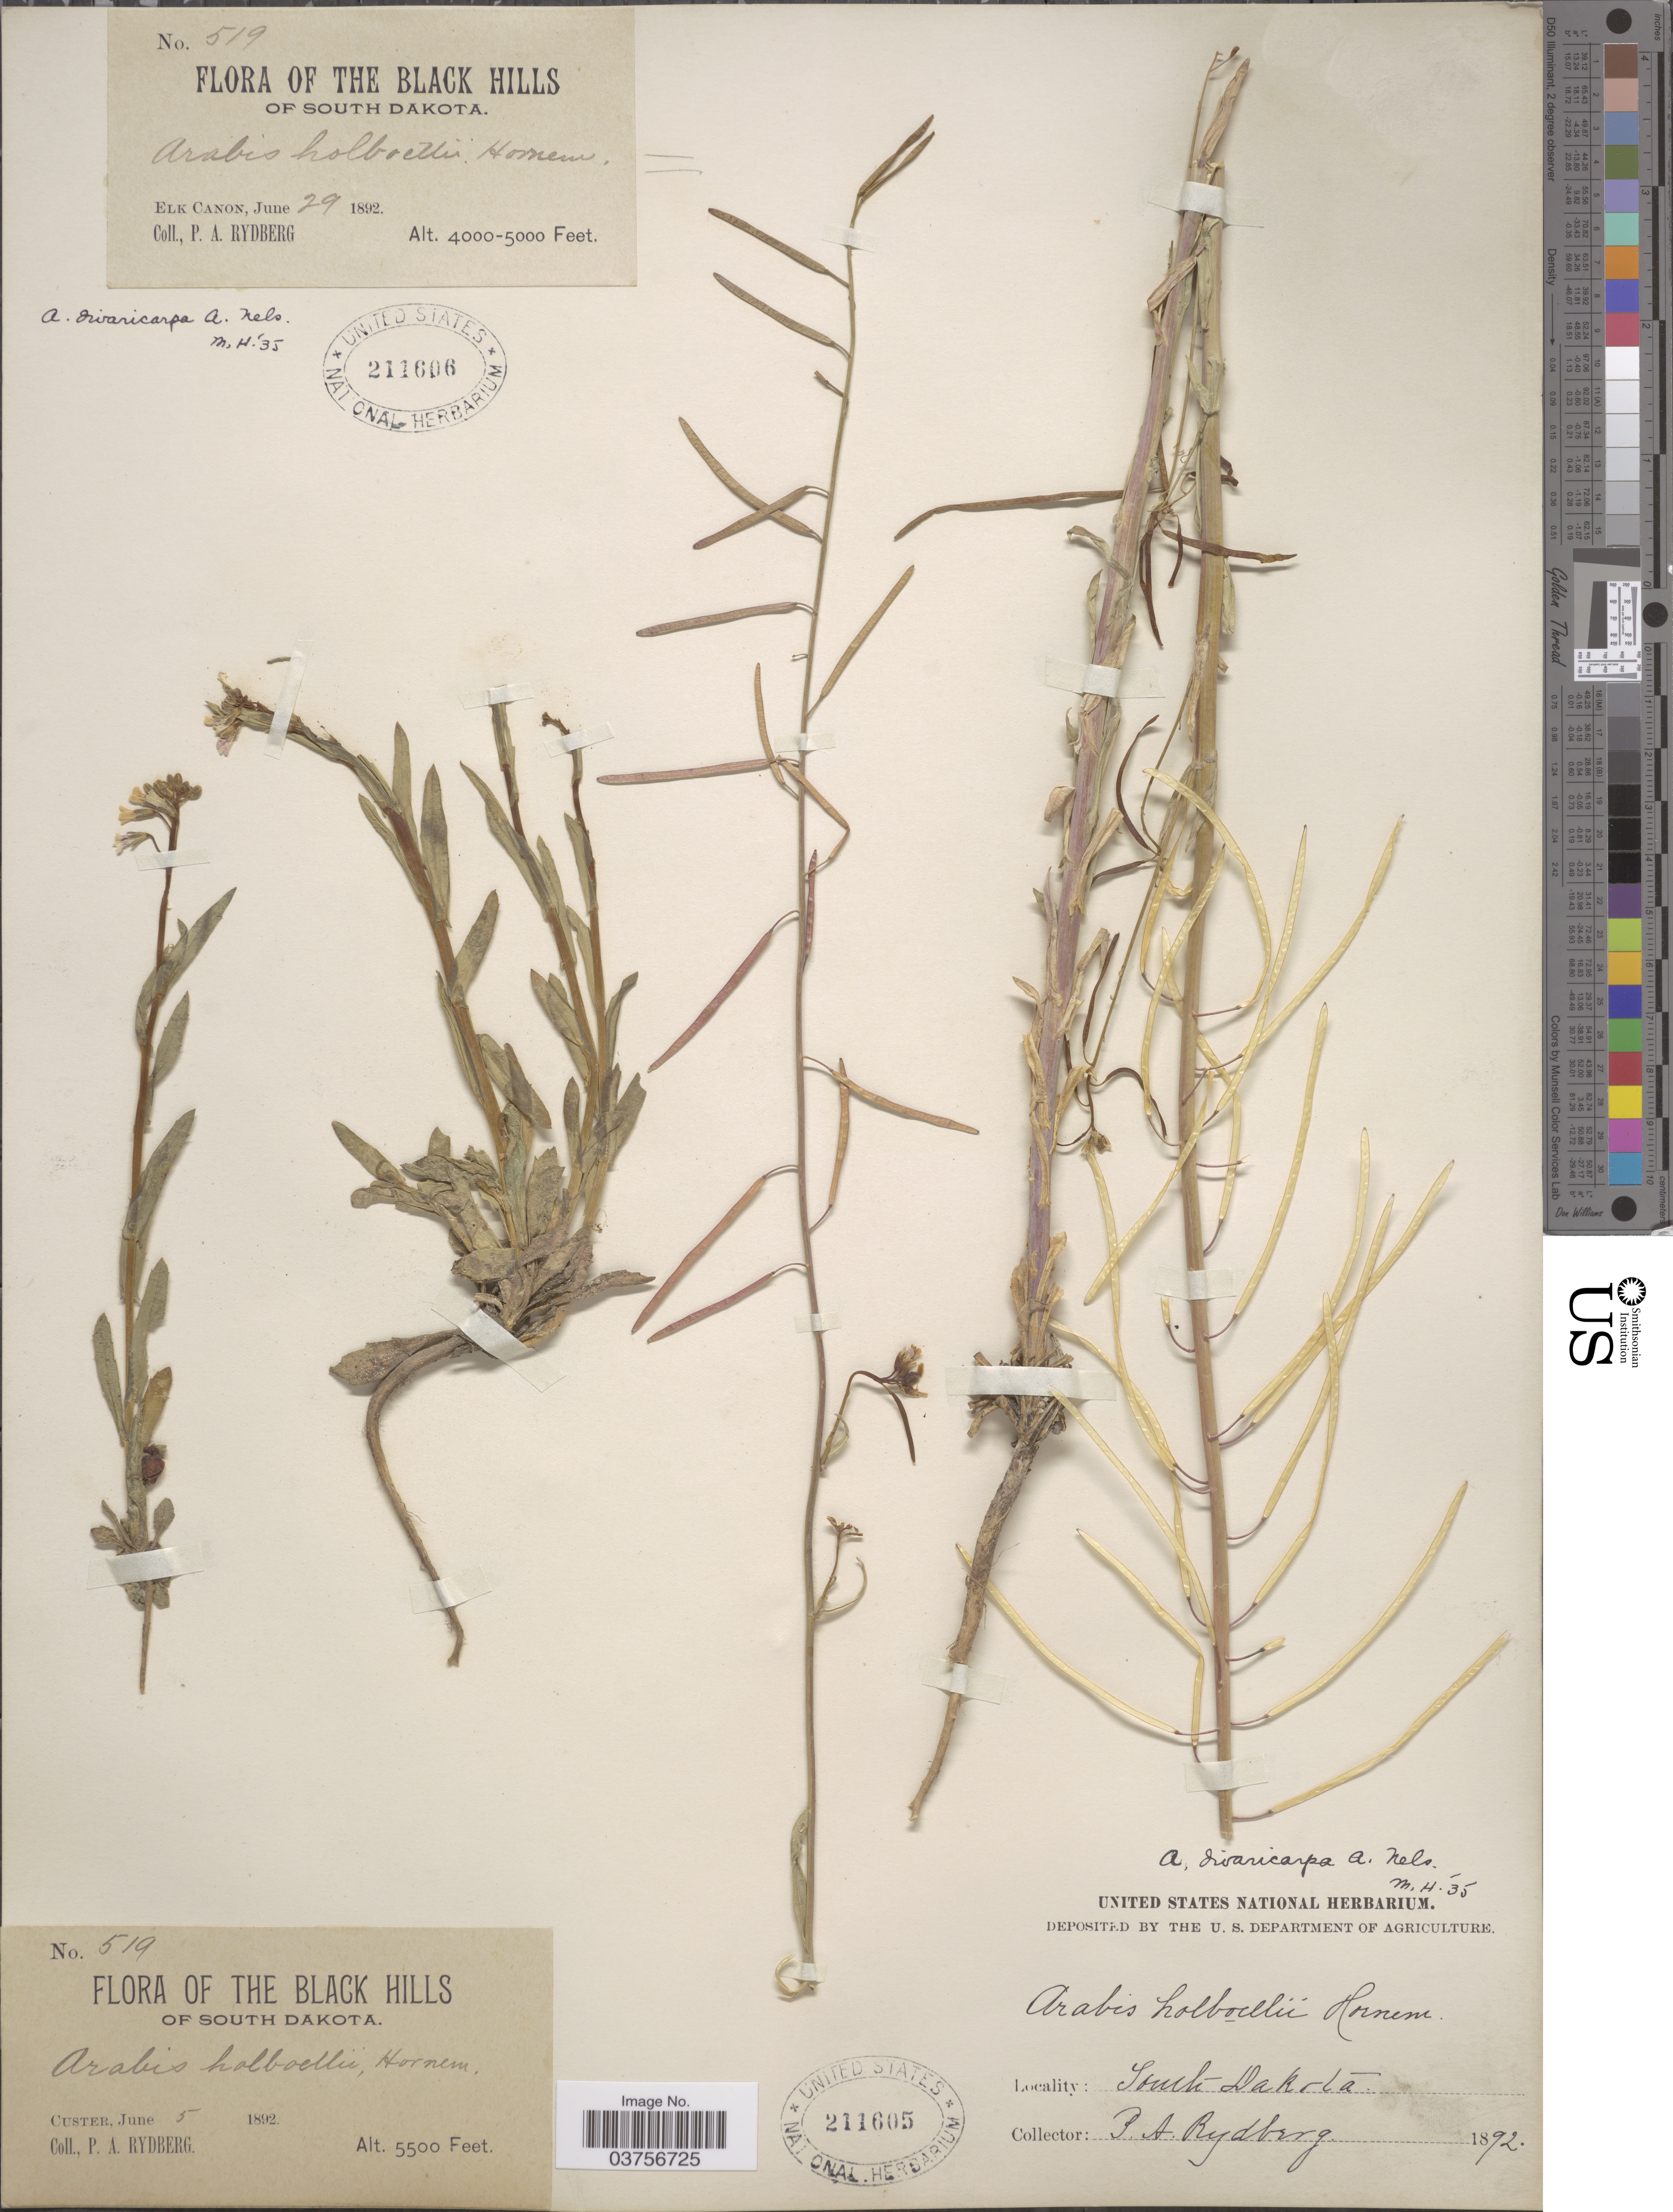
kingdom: Plantae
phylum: Tracheophyta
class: Magnoliopsida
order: Brassicales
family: Brassicaceae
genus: Arabis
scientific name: Arabis divaricarpa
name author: A. Nelson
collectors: P. A. Rydberg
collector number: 519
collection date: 1892-06-29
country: United States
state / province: South Dakota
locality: The Black Hills of South Dakota. Elk Canon.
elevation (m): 1219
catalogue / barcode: US 211606